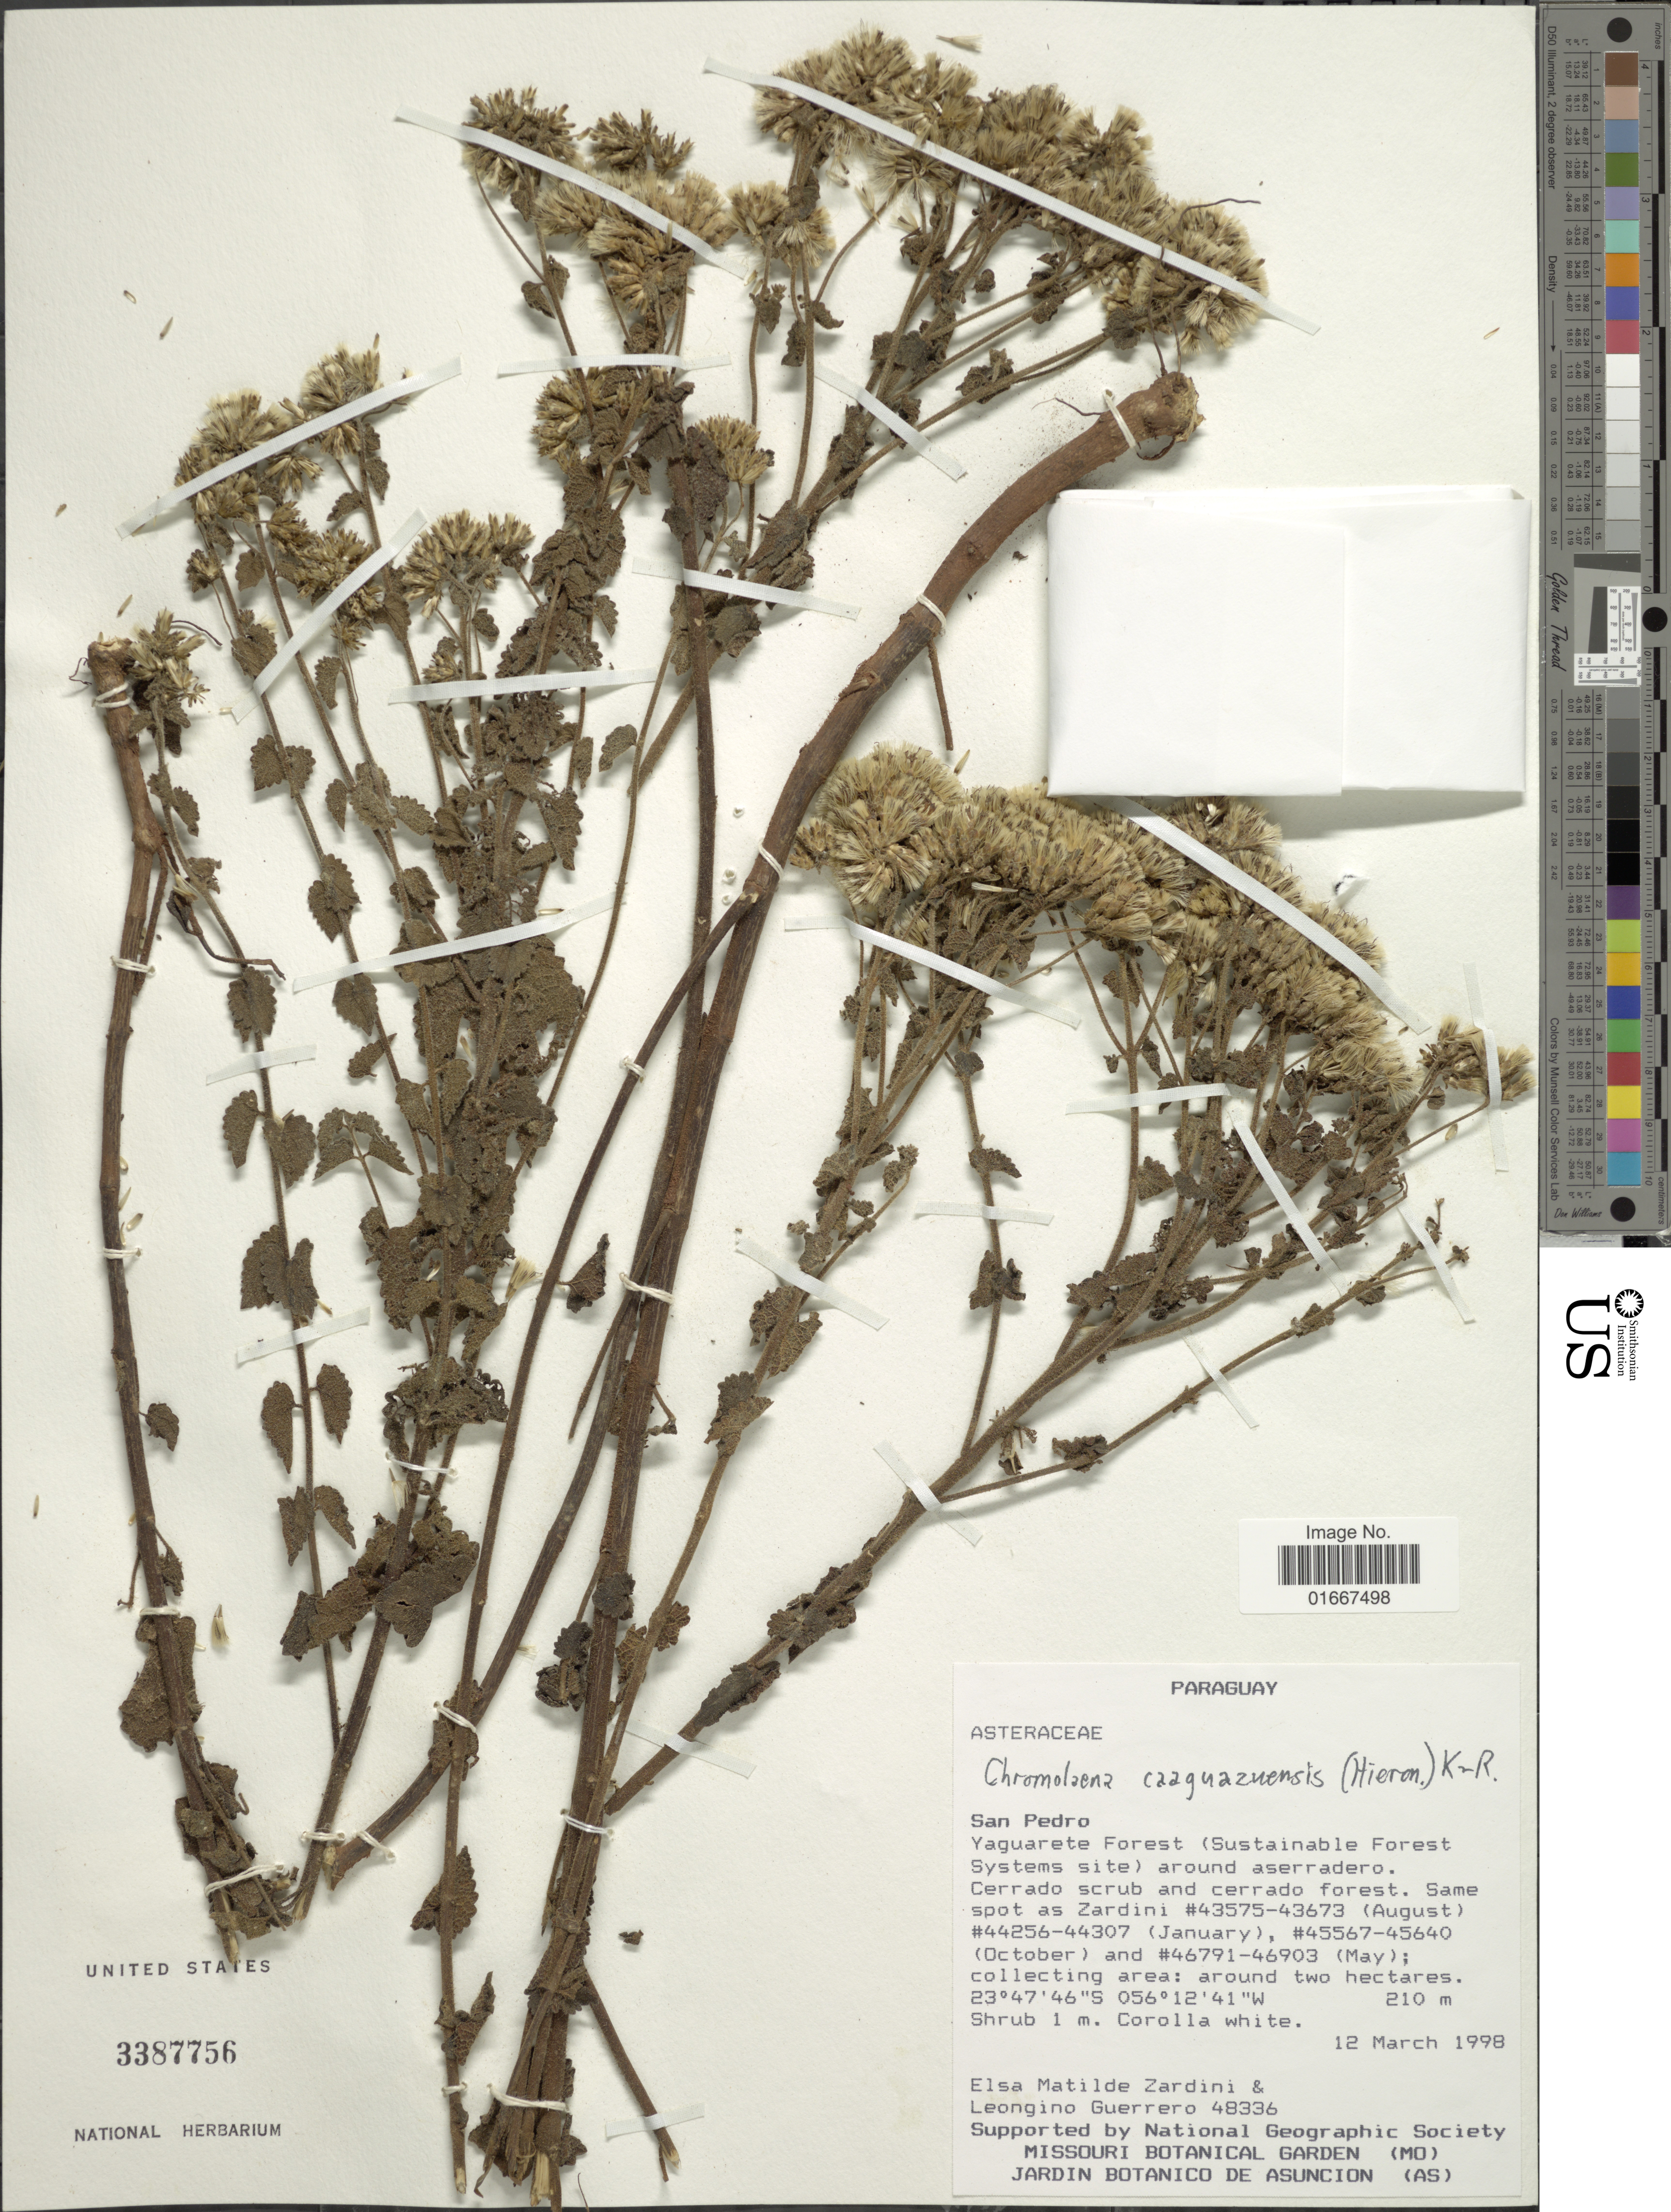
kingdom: Plantae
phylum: Tracheophyta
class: Magnoliopsida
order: Asterales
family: Asteraceae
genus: Chromolaena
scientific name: Chromolaena caaguazuensis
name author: (Hieron.) R.M. King & H. Rob.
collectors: E. M. Zardini & L. Guerrero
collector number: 48336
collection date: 1998-03-12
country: Paraguay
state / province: San Pedro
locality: Yaguarete Forest (Sustainable Forest Systems site) around aserradero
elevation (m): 210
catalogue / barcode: US 3387756